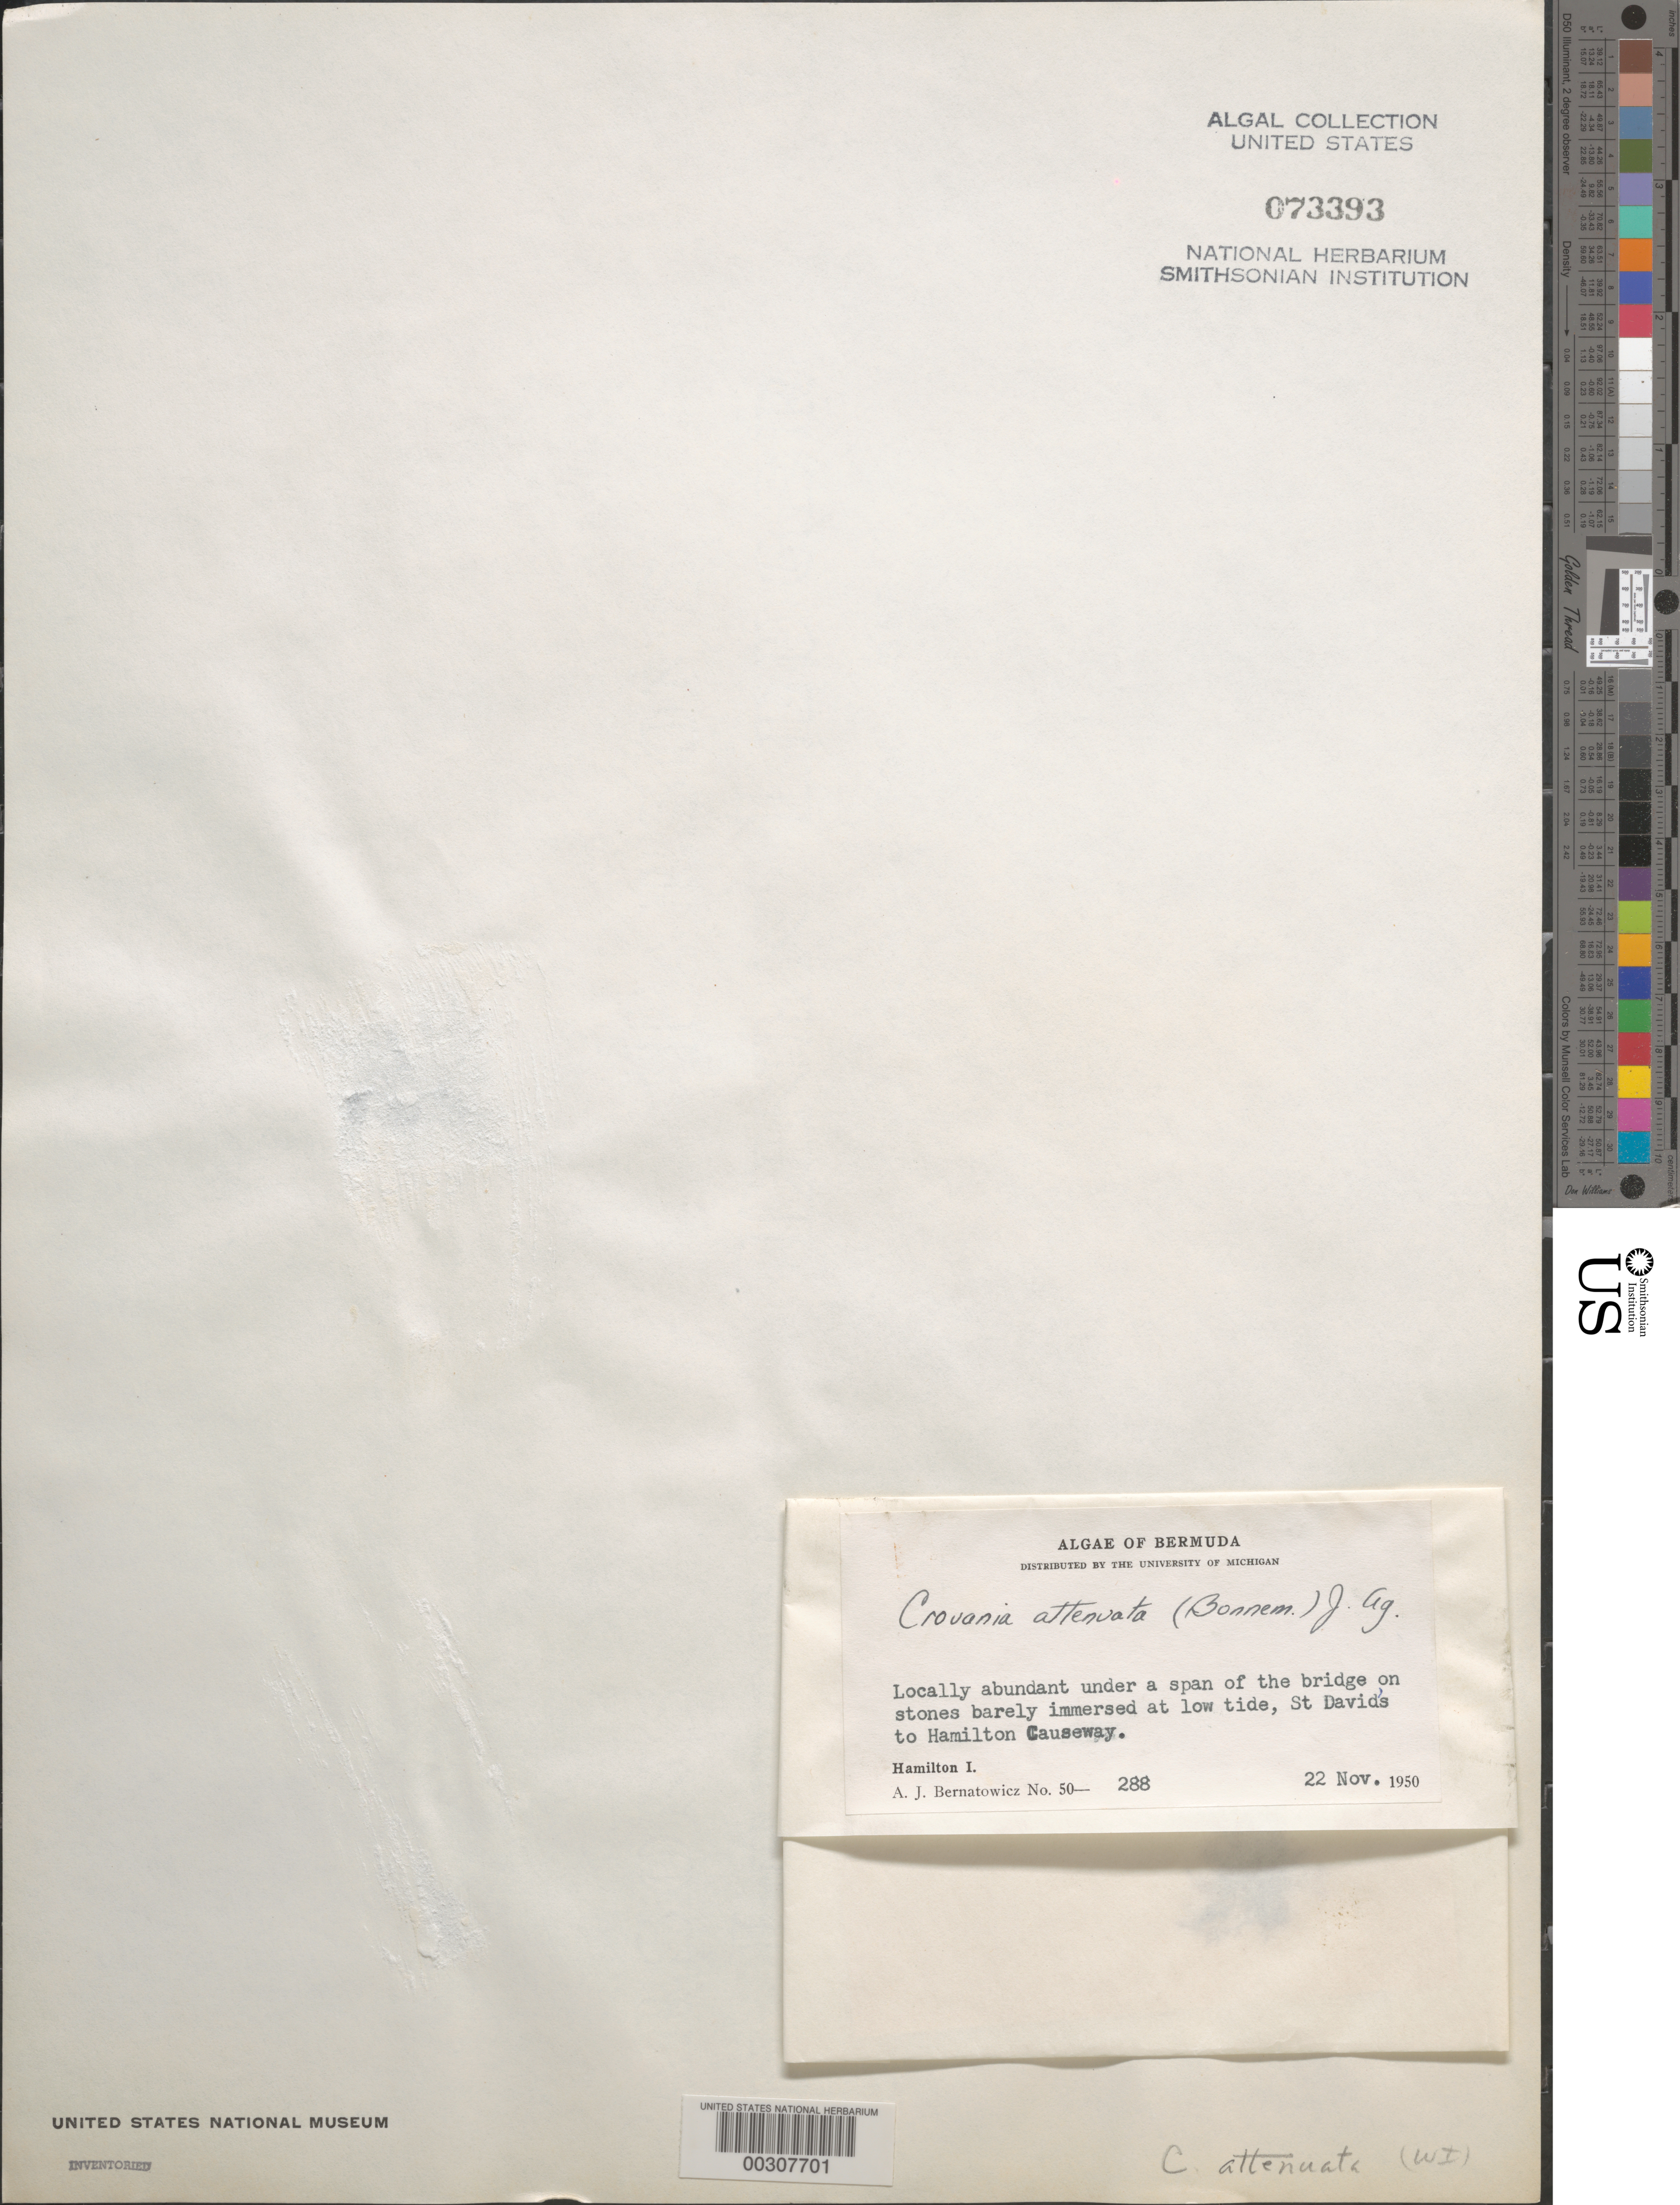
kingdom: Plantae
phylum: Rhodophyta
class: Florideophyceae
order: Ceramiales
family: Callithamniaceae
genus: Crouania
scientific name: Crouania attenuata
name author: (C. Agardh) J. Agardh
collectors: A. Bernatowicz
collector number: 50-288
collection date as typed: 22 Nov 1950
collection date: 1950-11-22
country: Bermuda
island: Bermuda Island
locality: Under Bermuda Island-St. David's Island Causeway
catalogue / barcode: US 73393